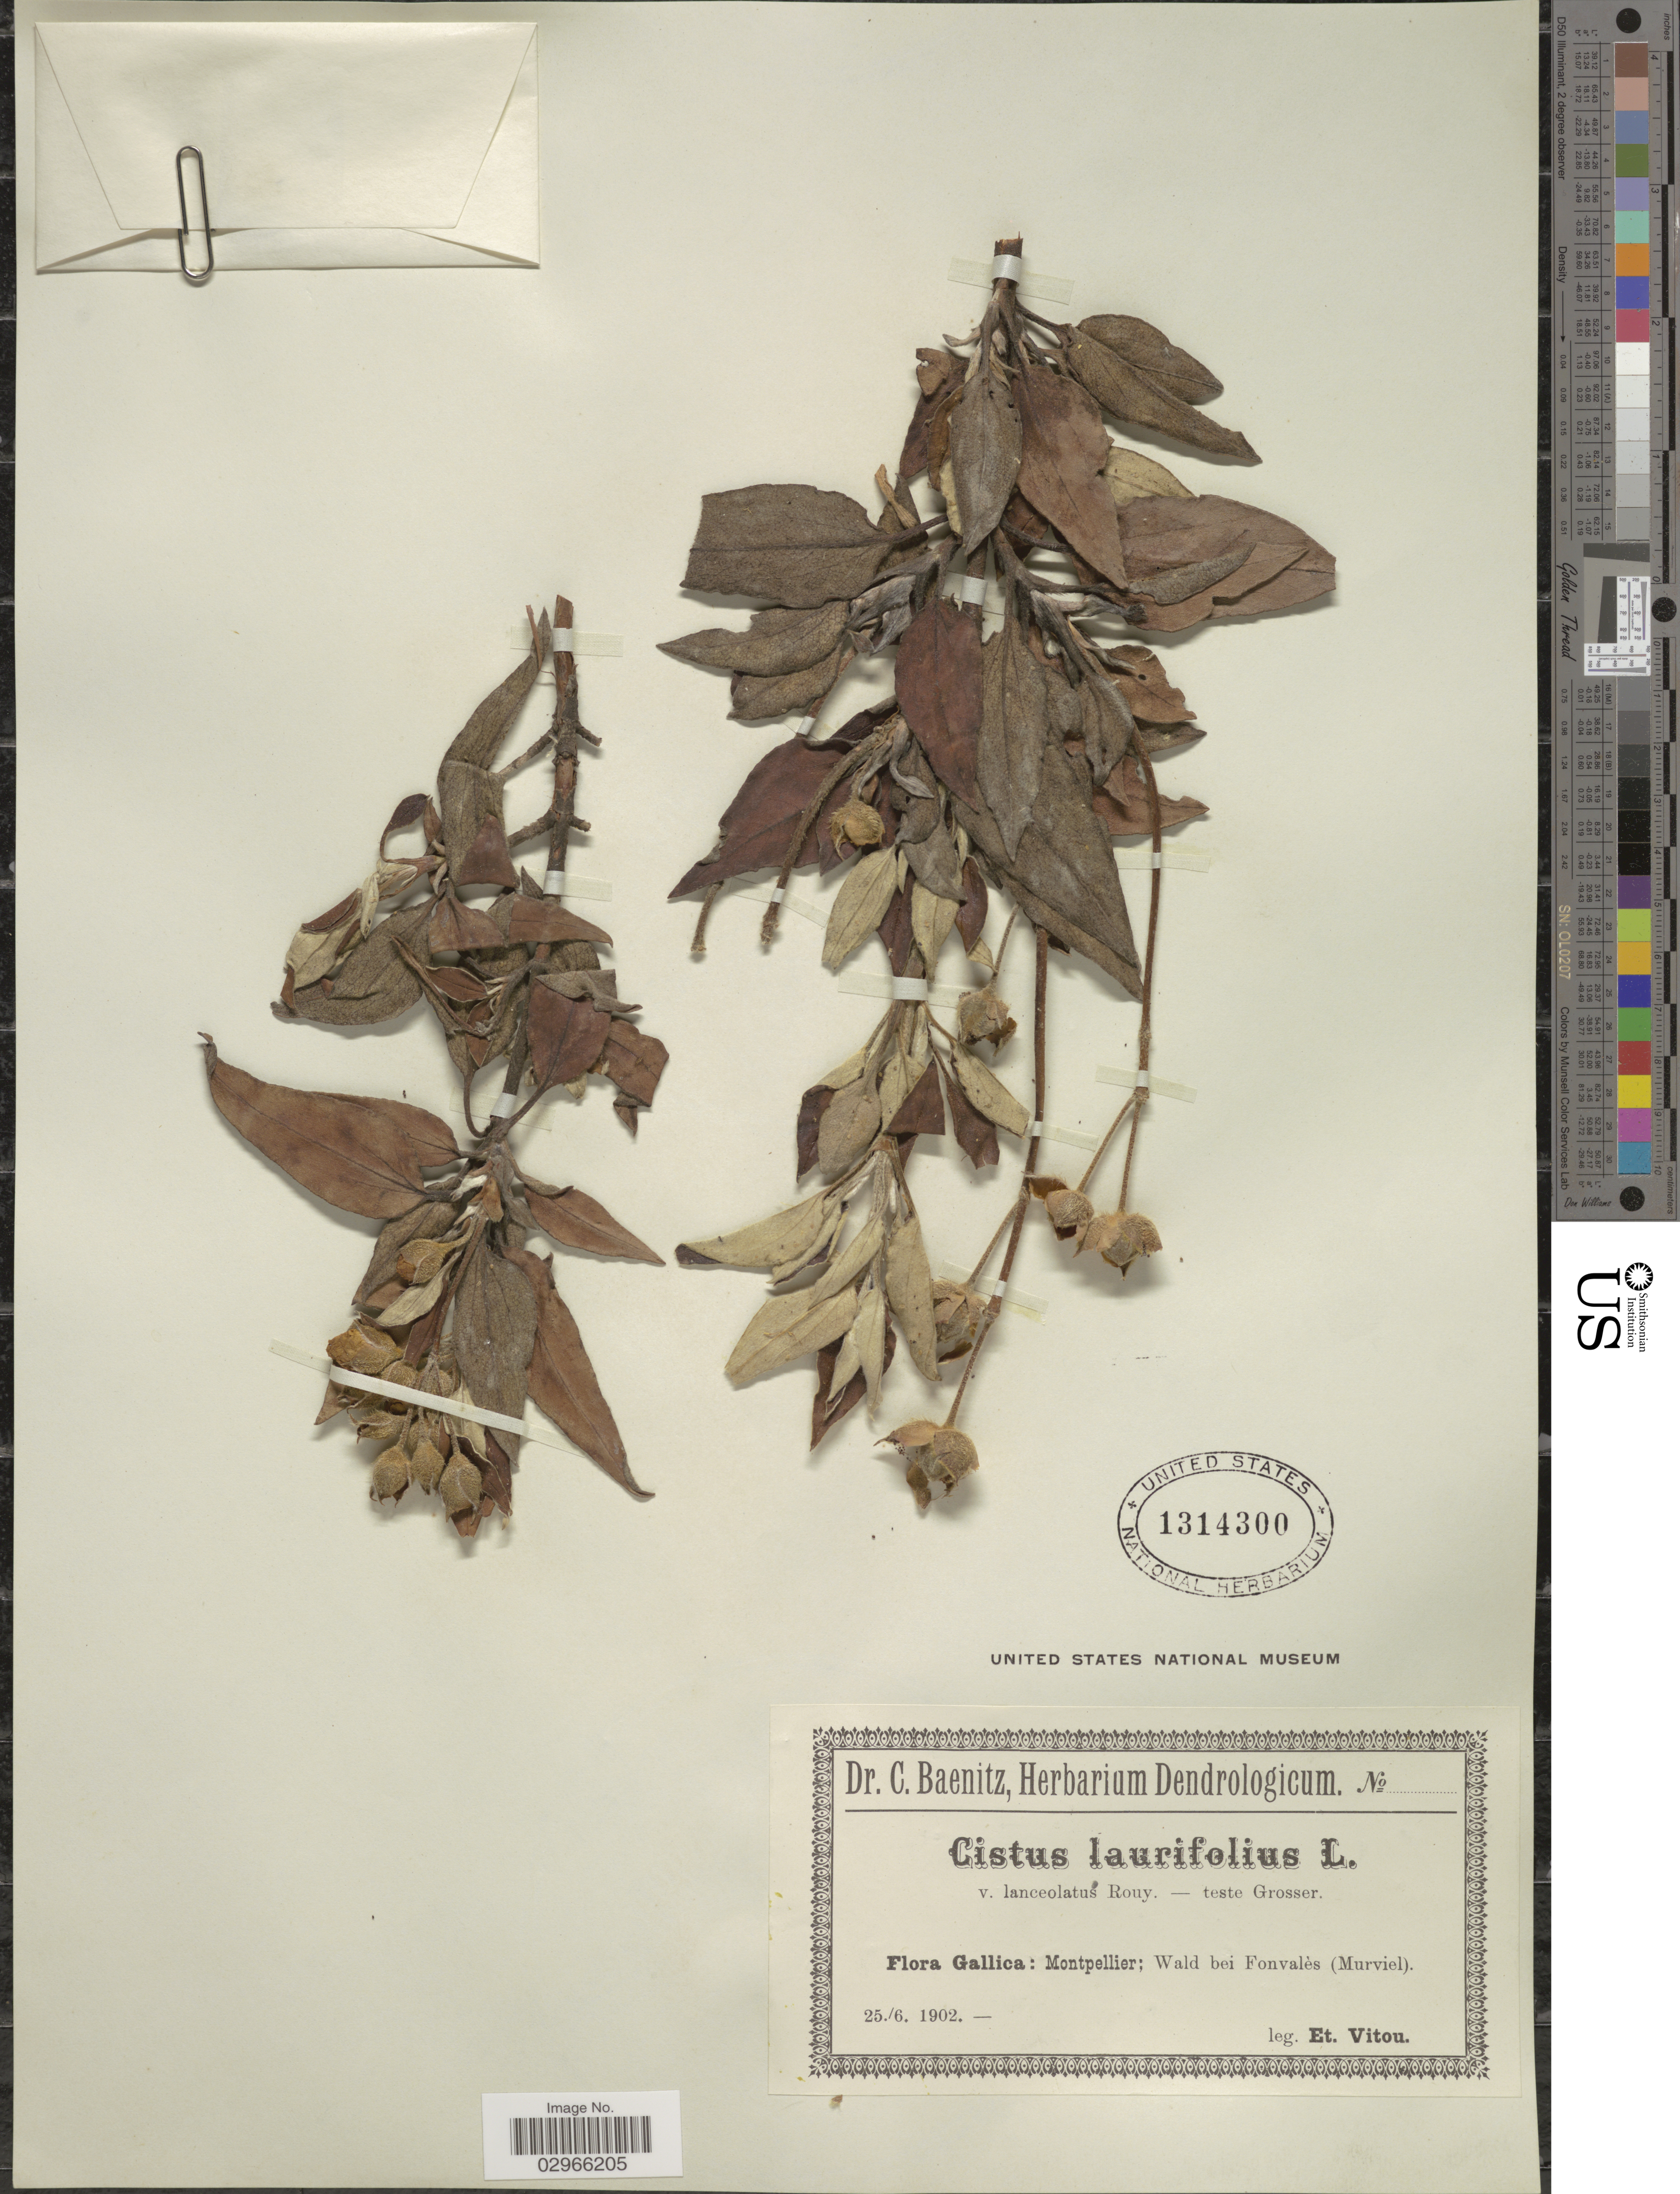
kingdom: Plantae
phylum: Tracheophyta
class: Magnoliopsida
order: Malvales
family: Cistaceae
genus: Cistus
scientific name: Cistus laurifolius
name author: L.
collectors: E. Vitou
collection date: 1902-06-25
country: France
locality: Gallica: Montpellier; Wald bei Fonvalès (Murviel).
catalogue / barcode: US 1314300